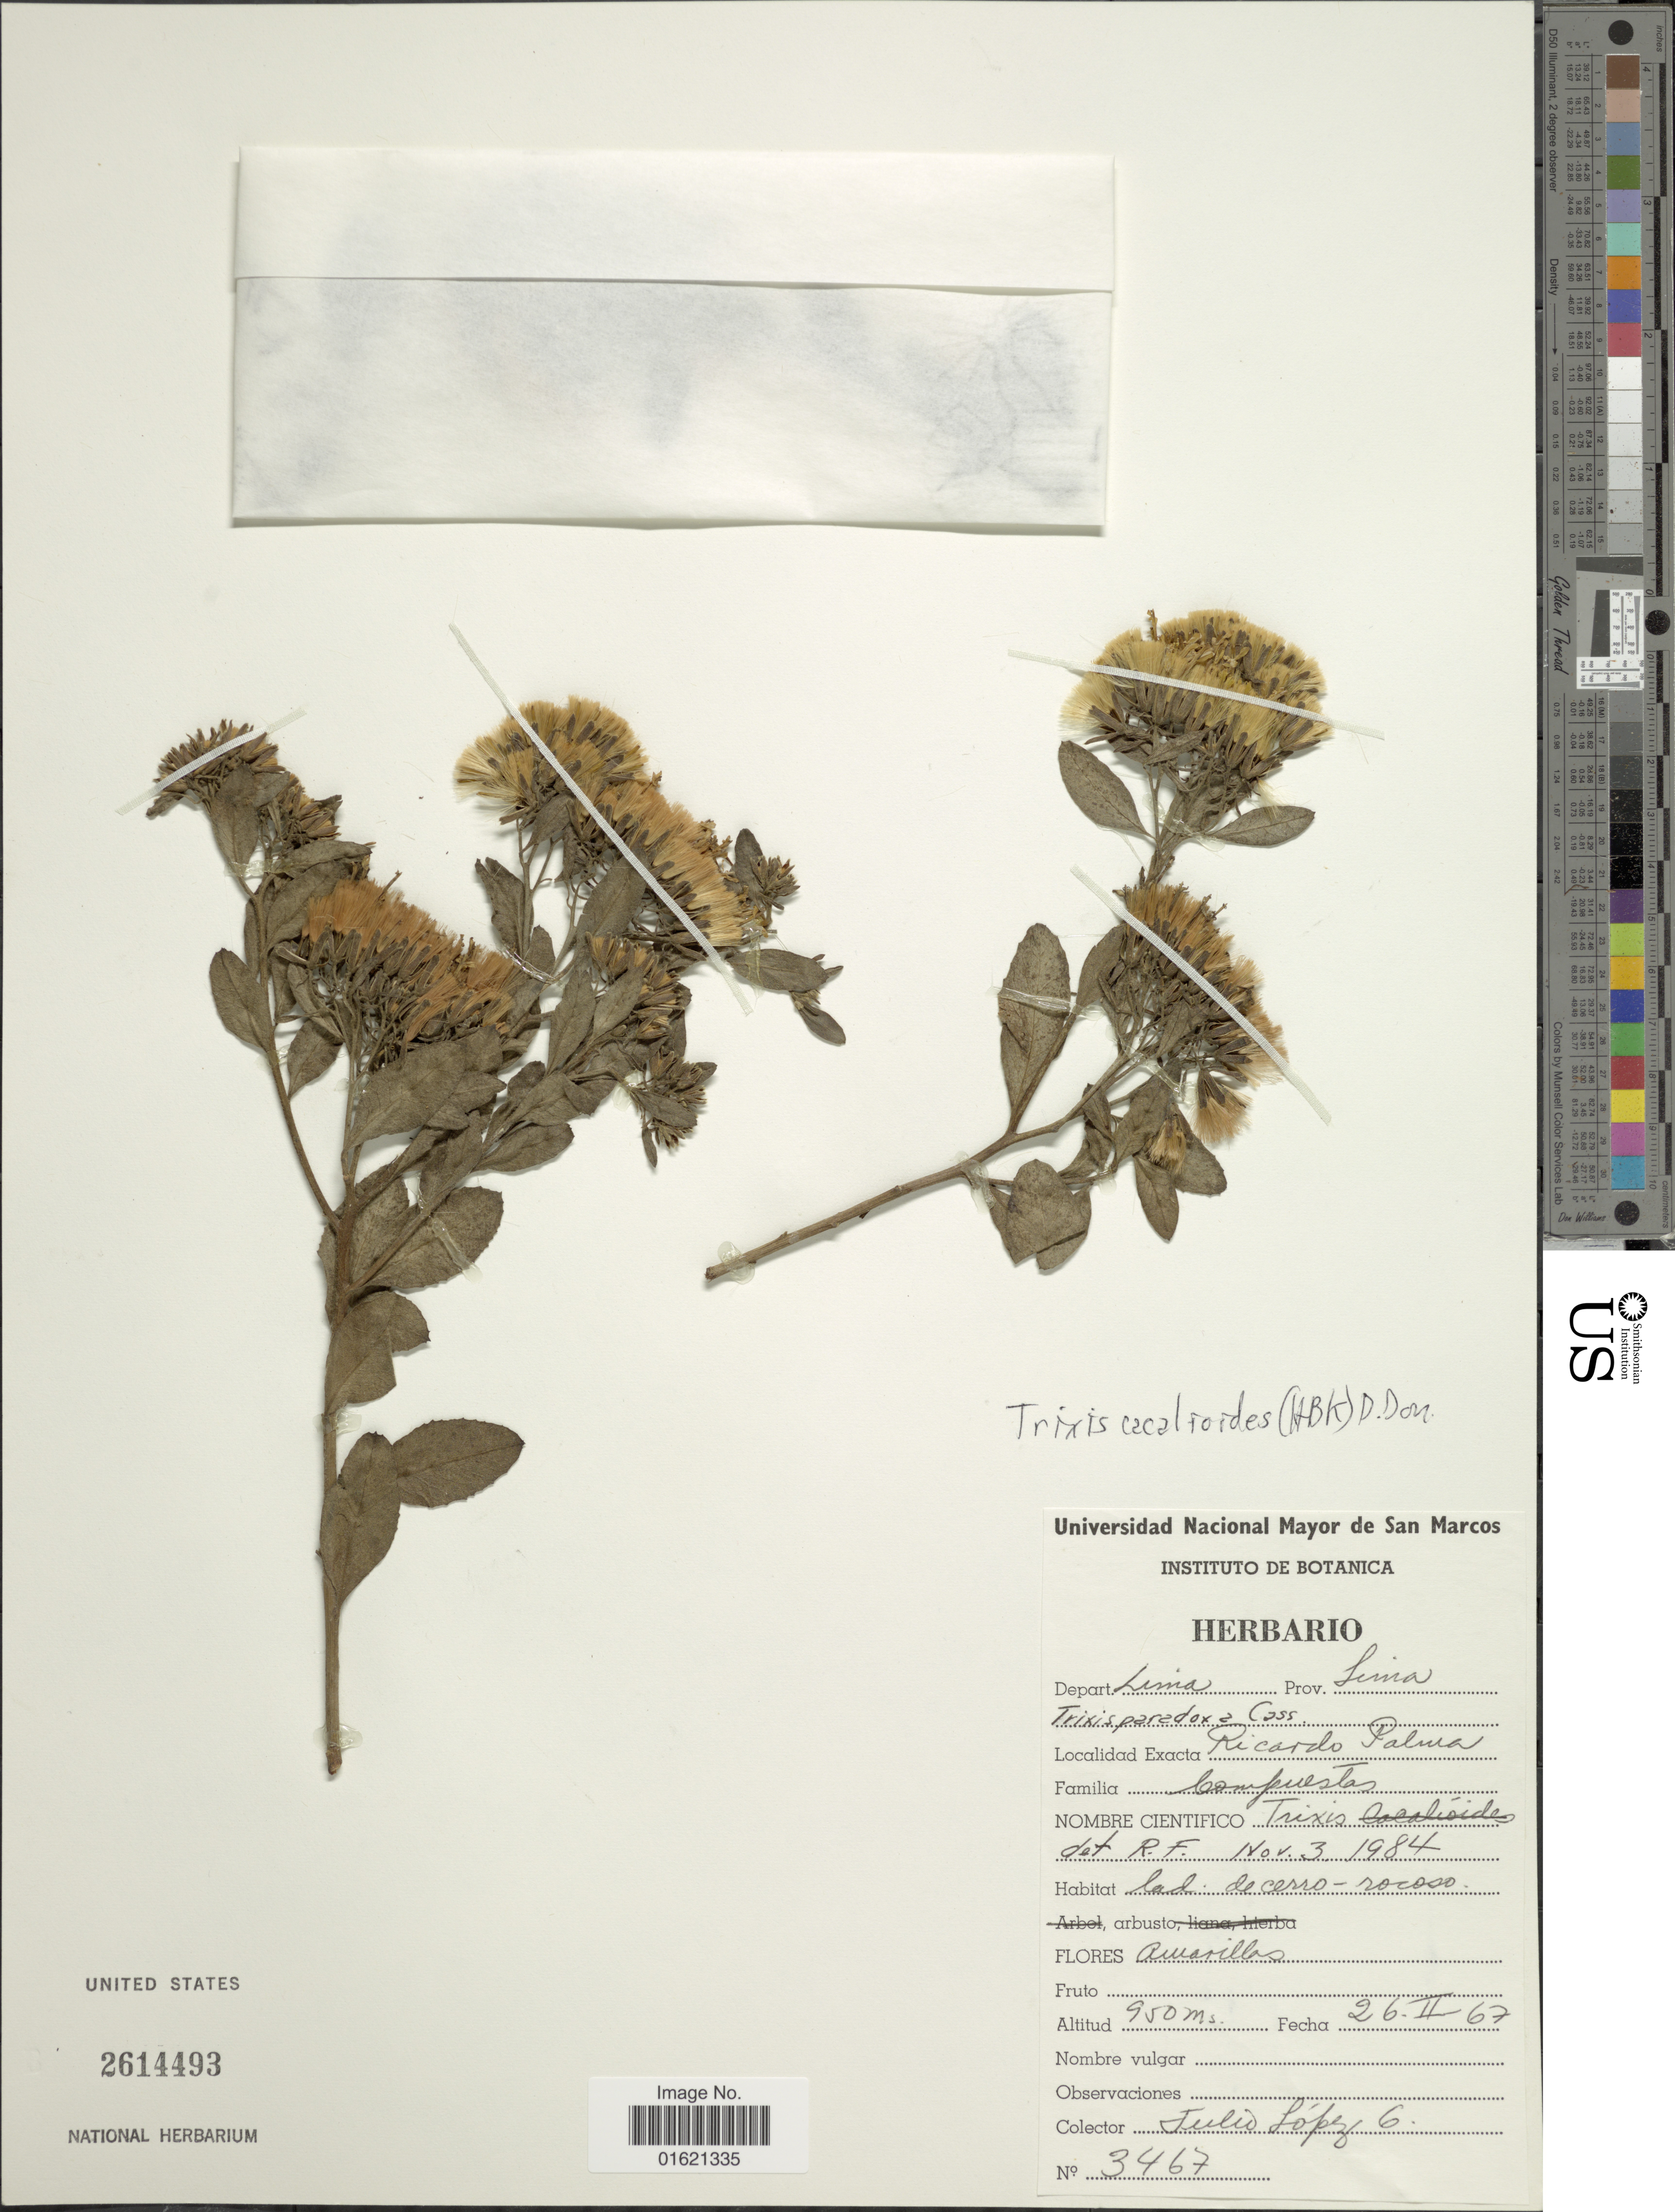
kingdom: Plantae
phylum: Tracheophyta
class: Magnoliopsida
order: Asterales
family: Asteraceae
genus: Trixis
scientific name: Trixis cacalioides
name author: (Kunth) D. Don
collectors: J. López G.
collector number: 3467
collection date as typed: Transcribed d/m/y: 26/2/67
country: Peru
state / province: Lima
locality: Depart. Lima, Prov Lima. Ricardo Palma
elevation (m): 950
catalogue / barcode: US 2614493